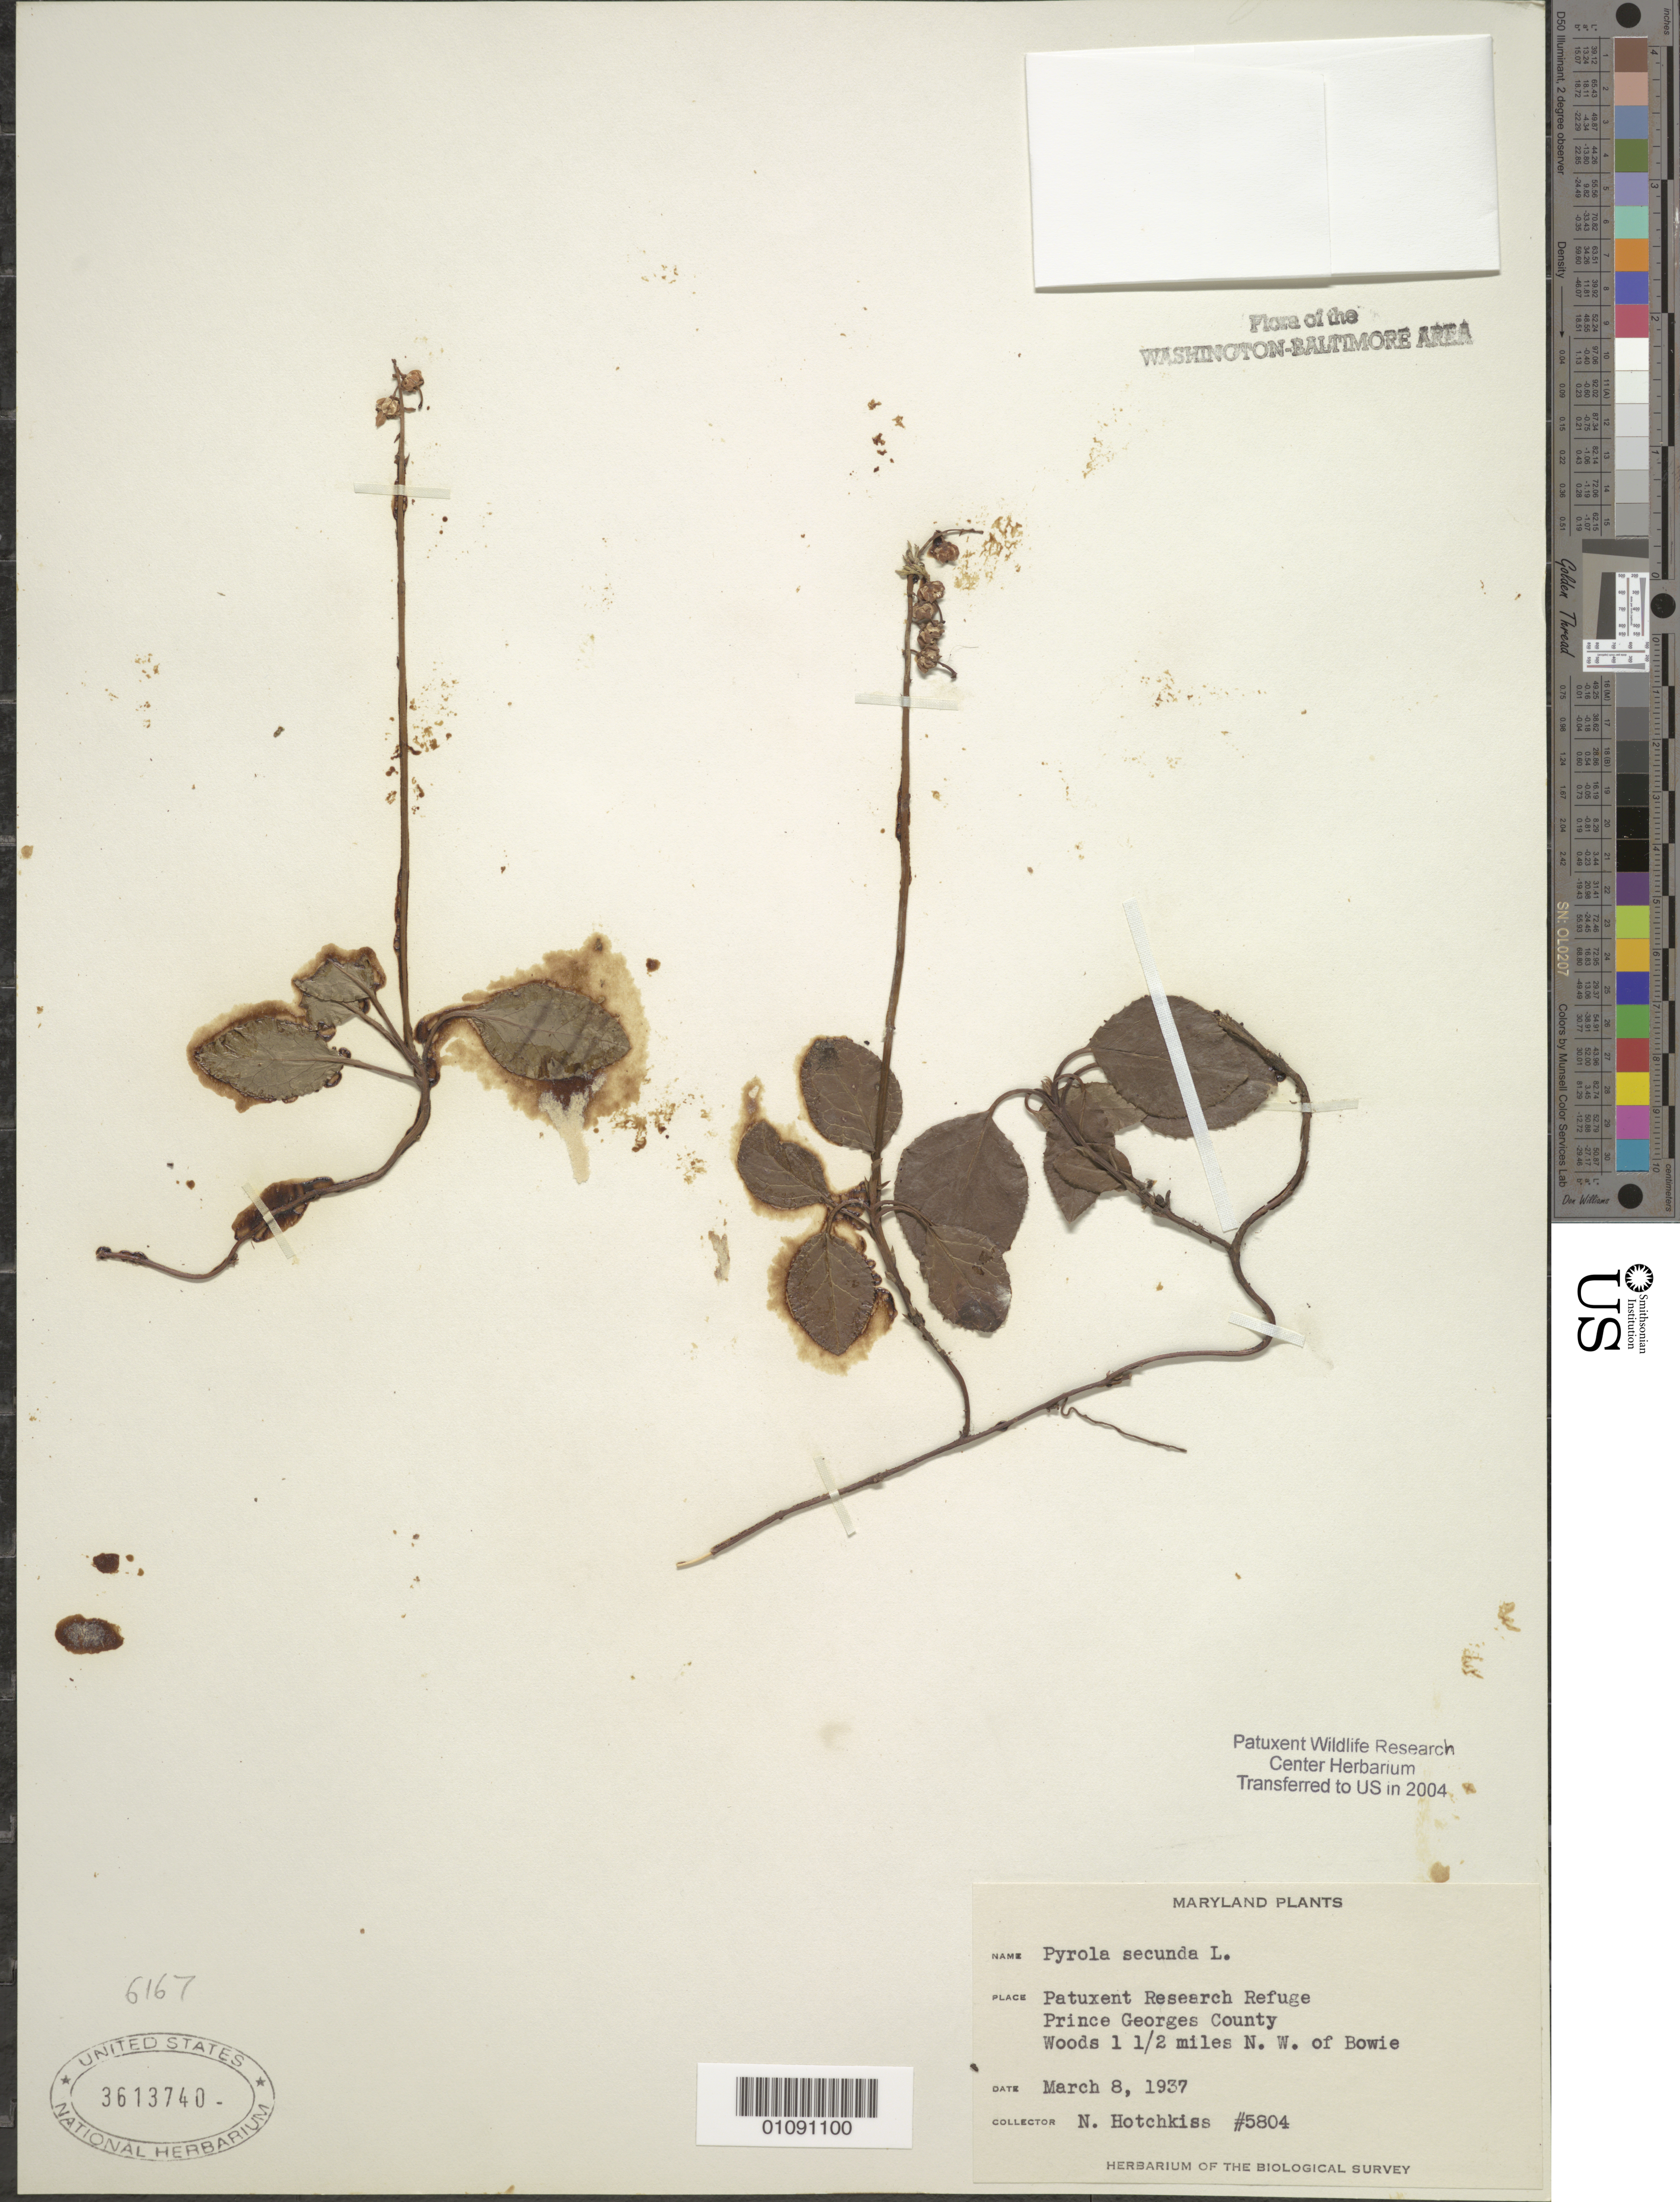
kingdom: Plantae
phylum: Tracheophyta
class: Magnoliopsida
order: Ericales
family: Ericaceae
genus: Orthilia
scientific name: Orthilia secunda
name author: (L.) House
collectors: N. Hotchkiss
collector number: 5804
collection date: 1937-03-08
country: United States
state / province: Maryland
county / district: Prince George's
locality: Patuxent Wildlife Refuge. One and a half miles N.W. of Bowie.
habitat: Woods.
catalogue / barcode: US 3613740